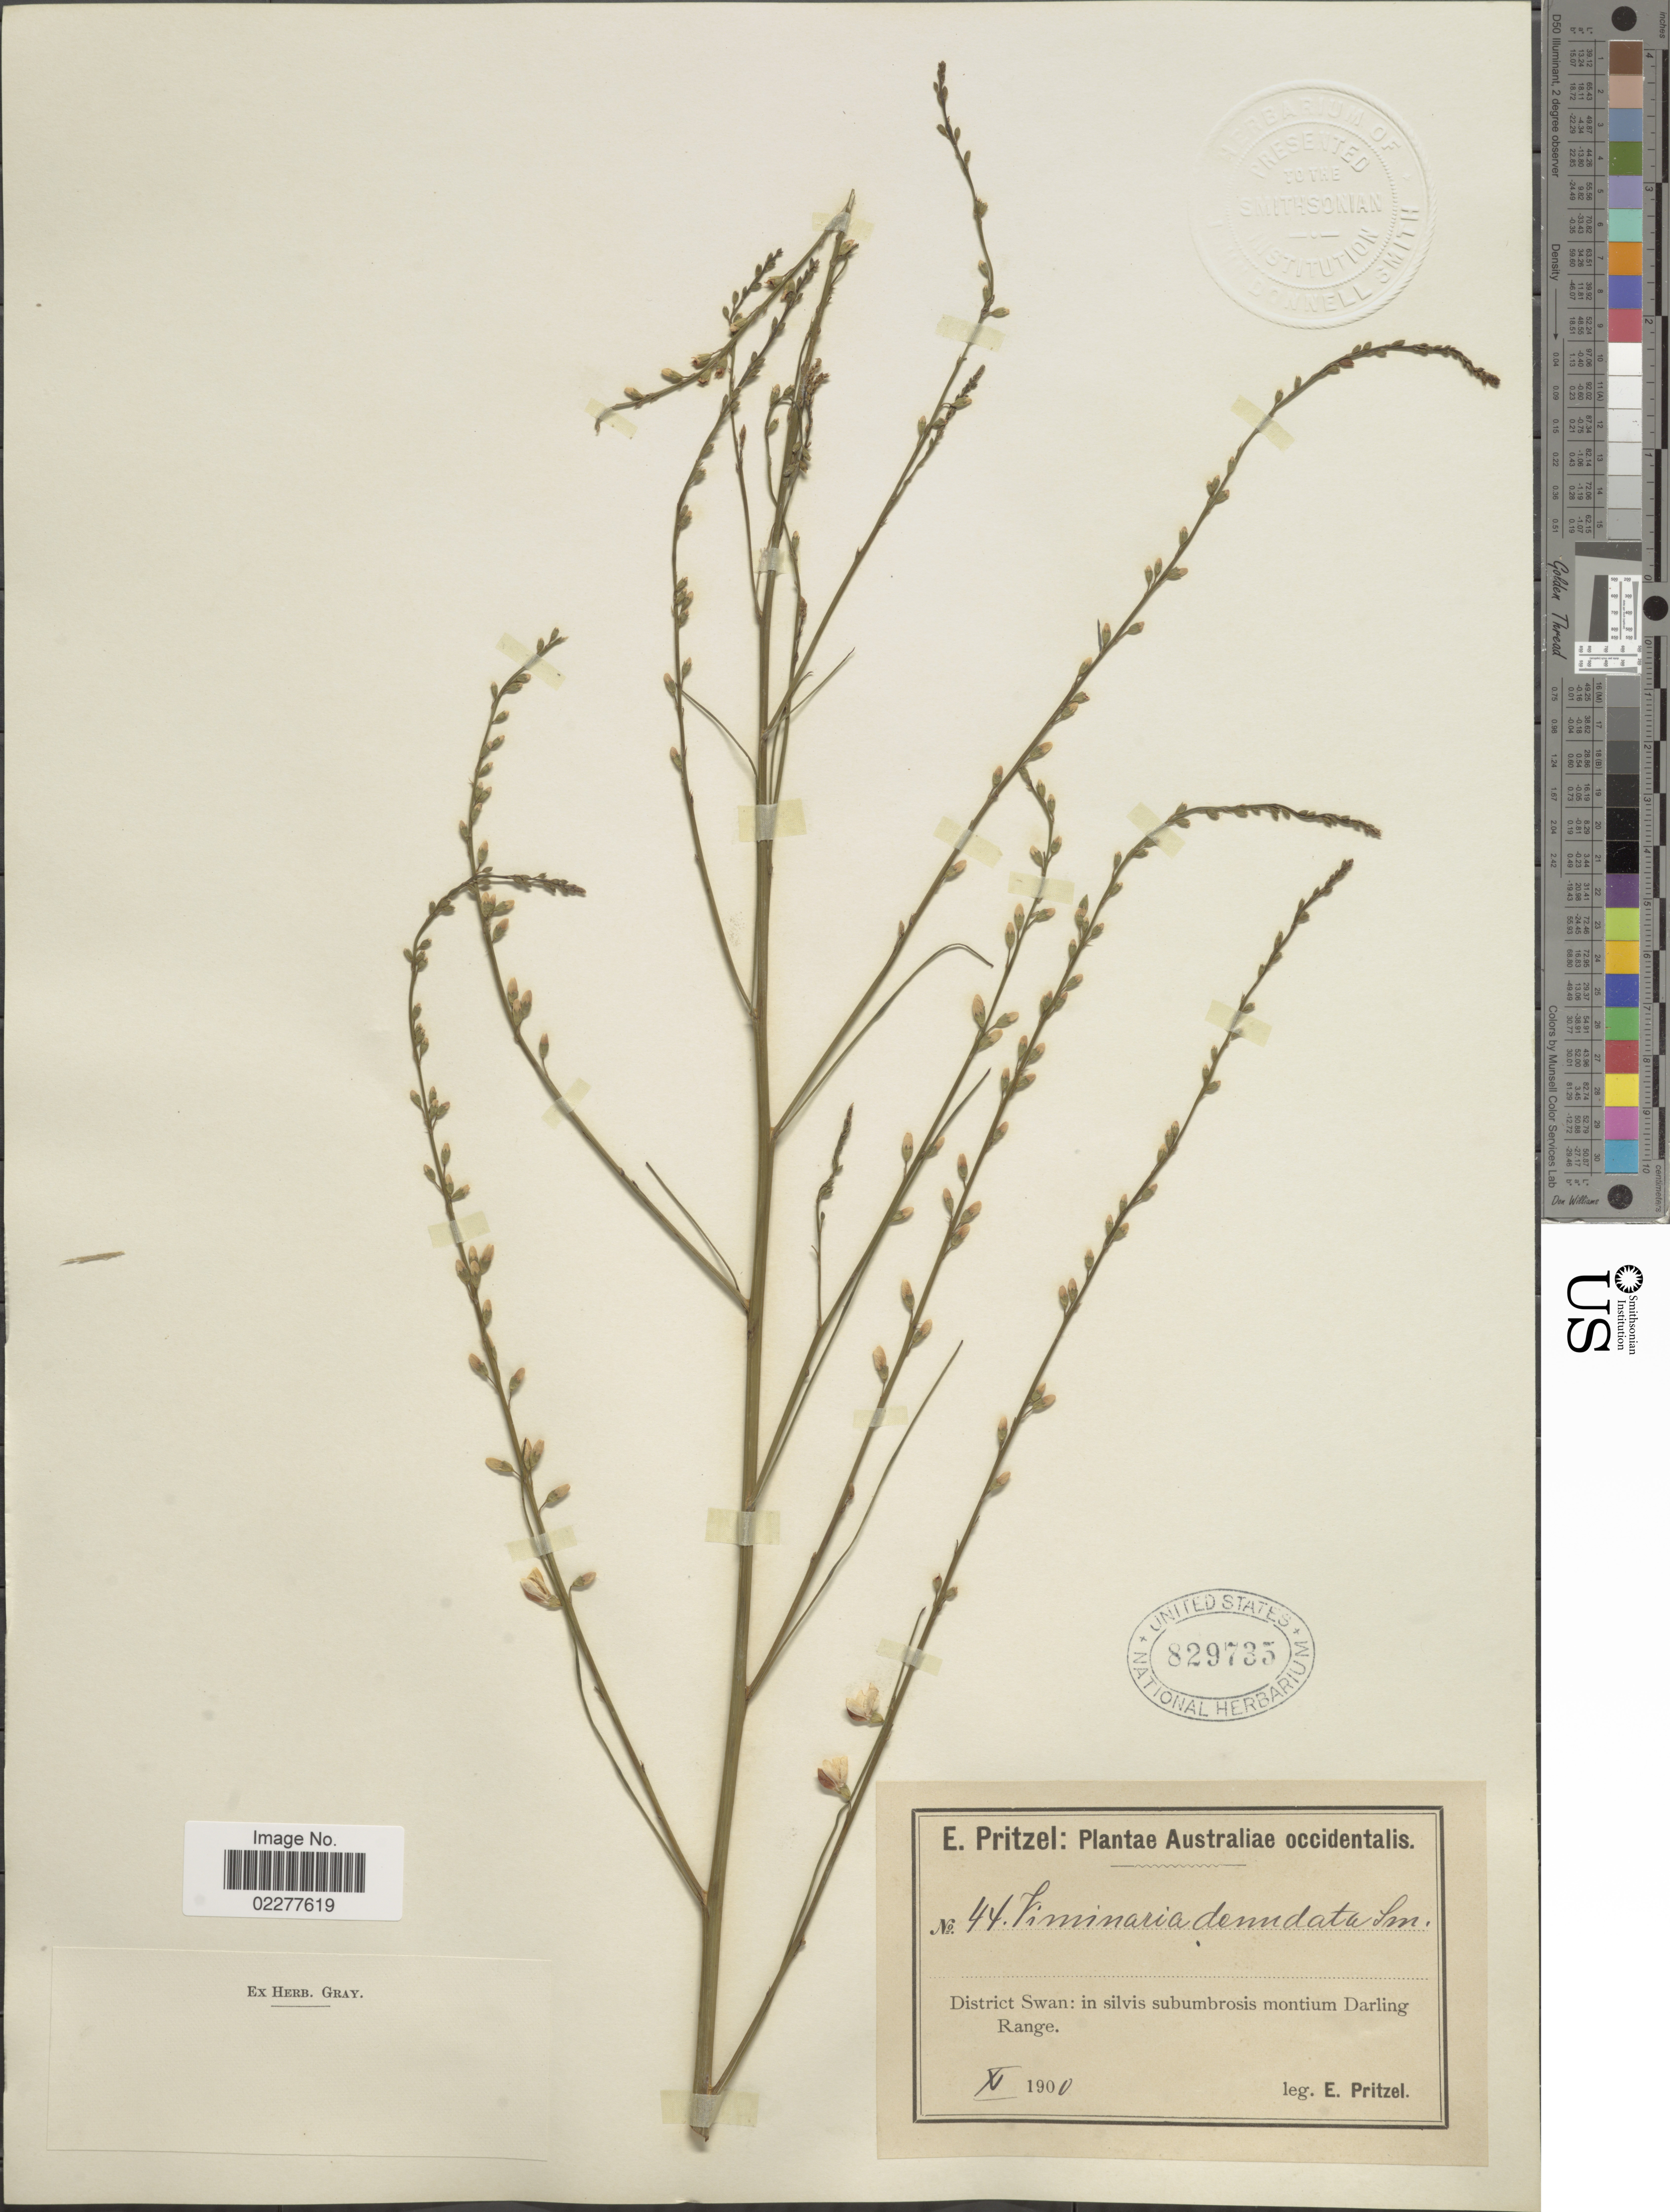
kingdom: Plantae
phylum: Tracheophyta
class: Magnoliopsida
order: Fabales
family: Fabaceae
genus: Viminaria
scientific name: Viminaria denudata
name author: Sm.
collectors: E. G. Pritzel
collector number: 44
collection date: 1900-11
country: Australia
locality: Australiae occidentalis, District Swan: in silvis subumbrosi montium Darling Range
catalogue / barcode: US 829735